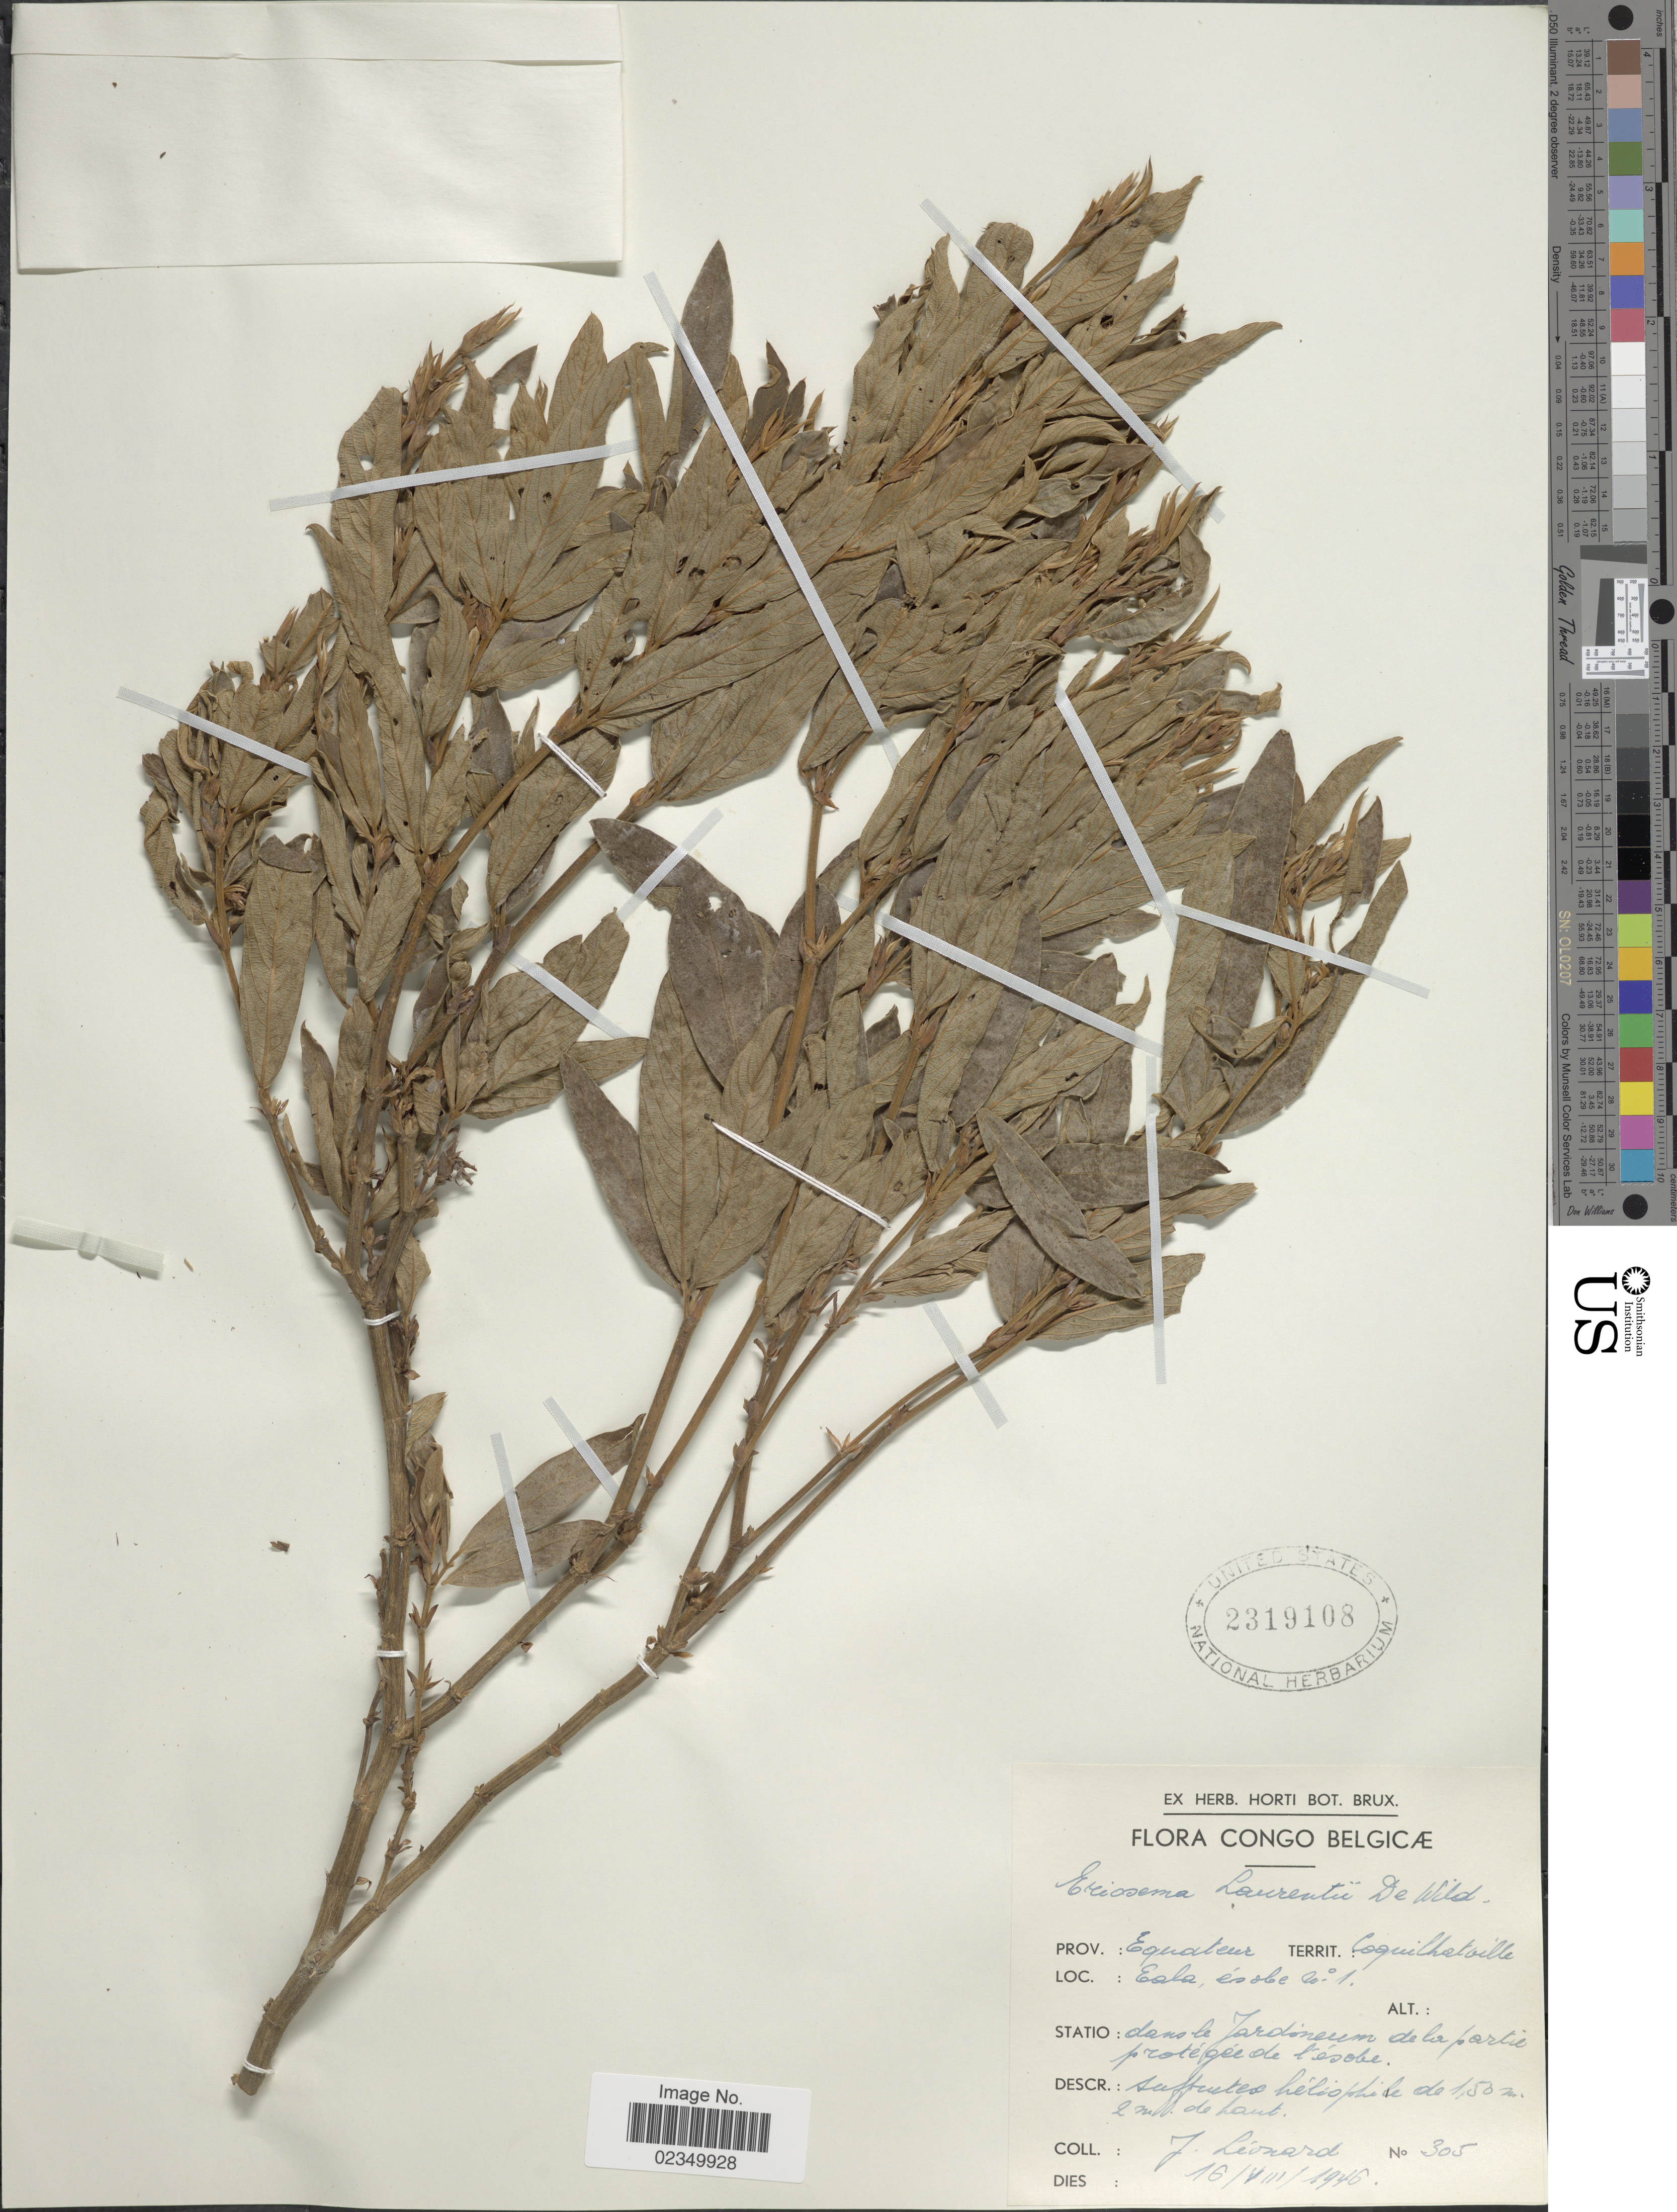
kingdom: Plantae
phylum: Tracheophyta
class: Magnoliopsida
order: Fabales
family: Fabaceae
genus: Eriosema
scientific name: Eriosema laurentii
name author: De Wild.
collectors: J. Léonard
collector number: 305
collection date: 1946-08-16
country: Congo, Democratic Republic of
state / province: Equateur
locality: Congo Belgicae, Territ. Coquilhatville, Eola, esobe no.1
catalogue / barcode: US 2319108